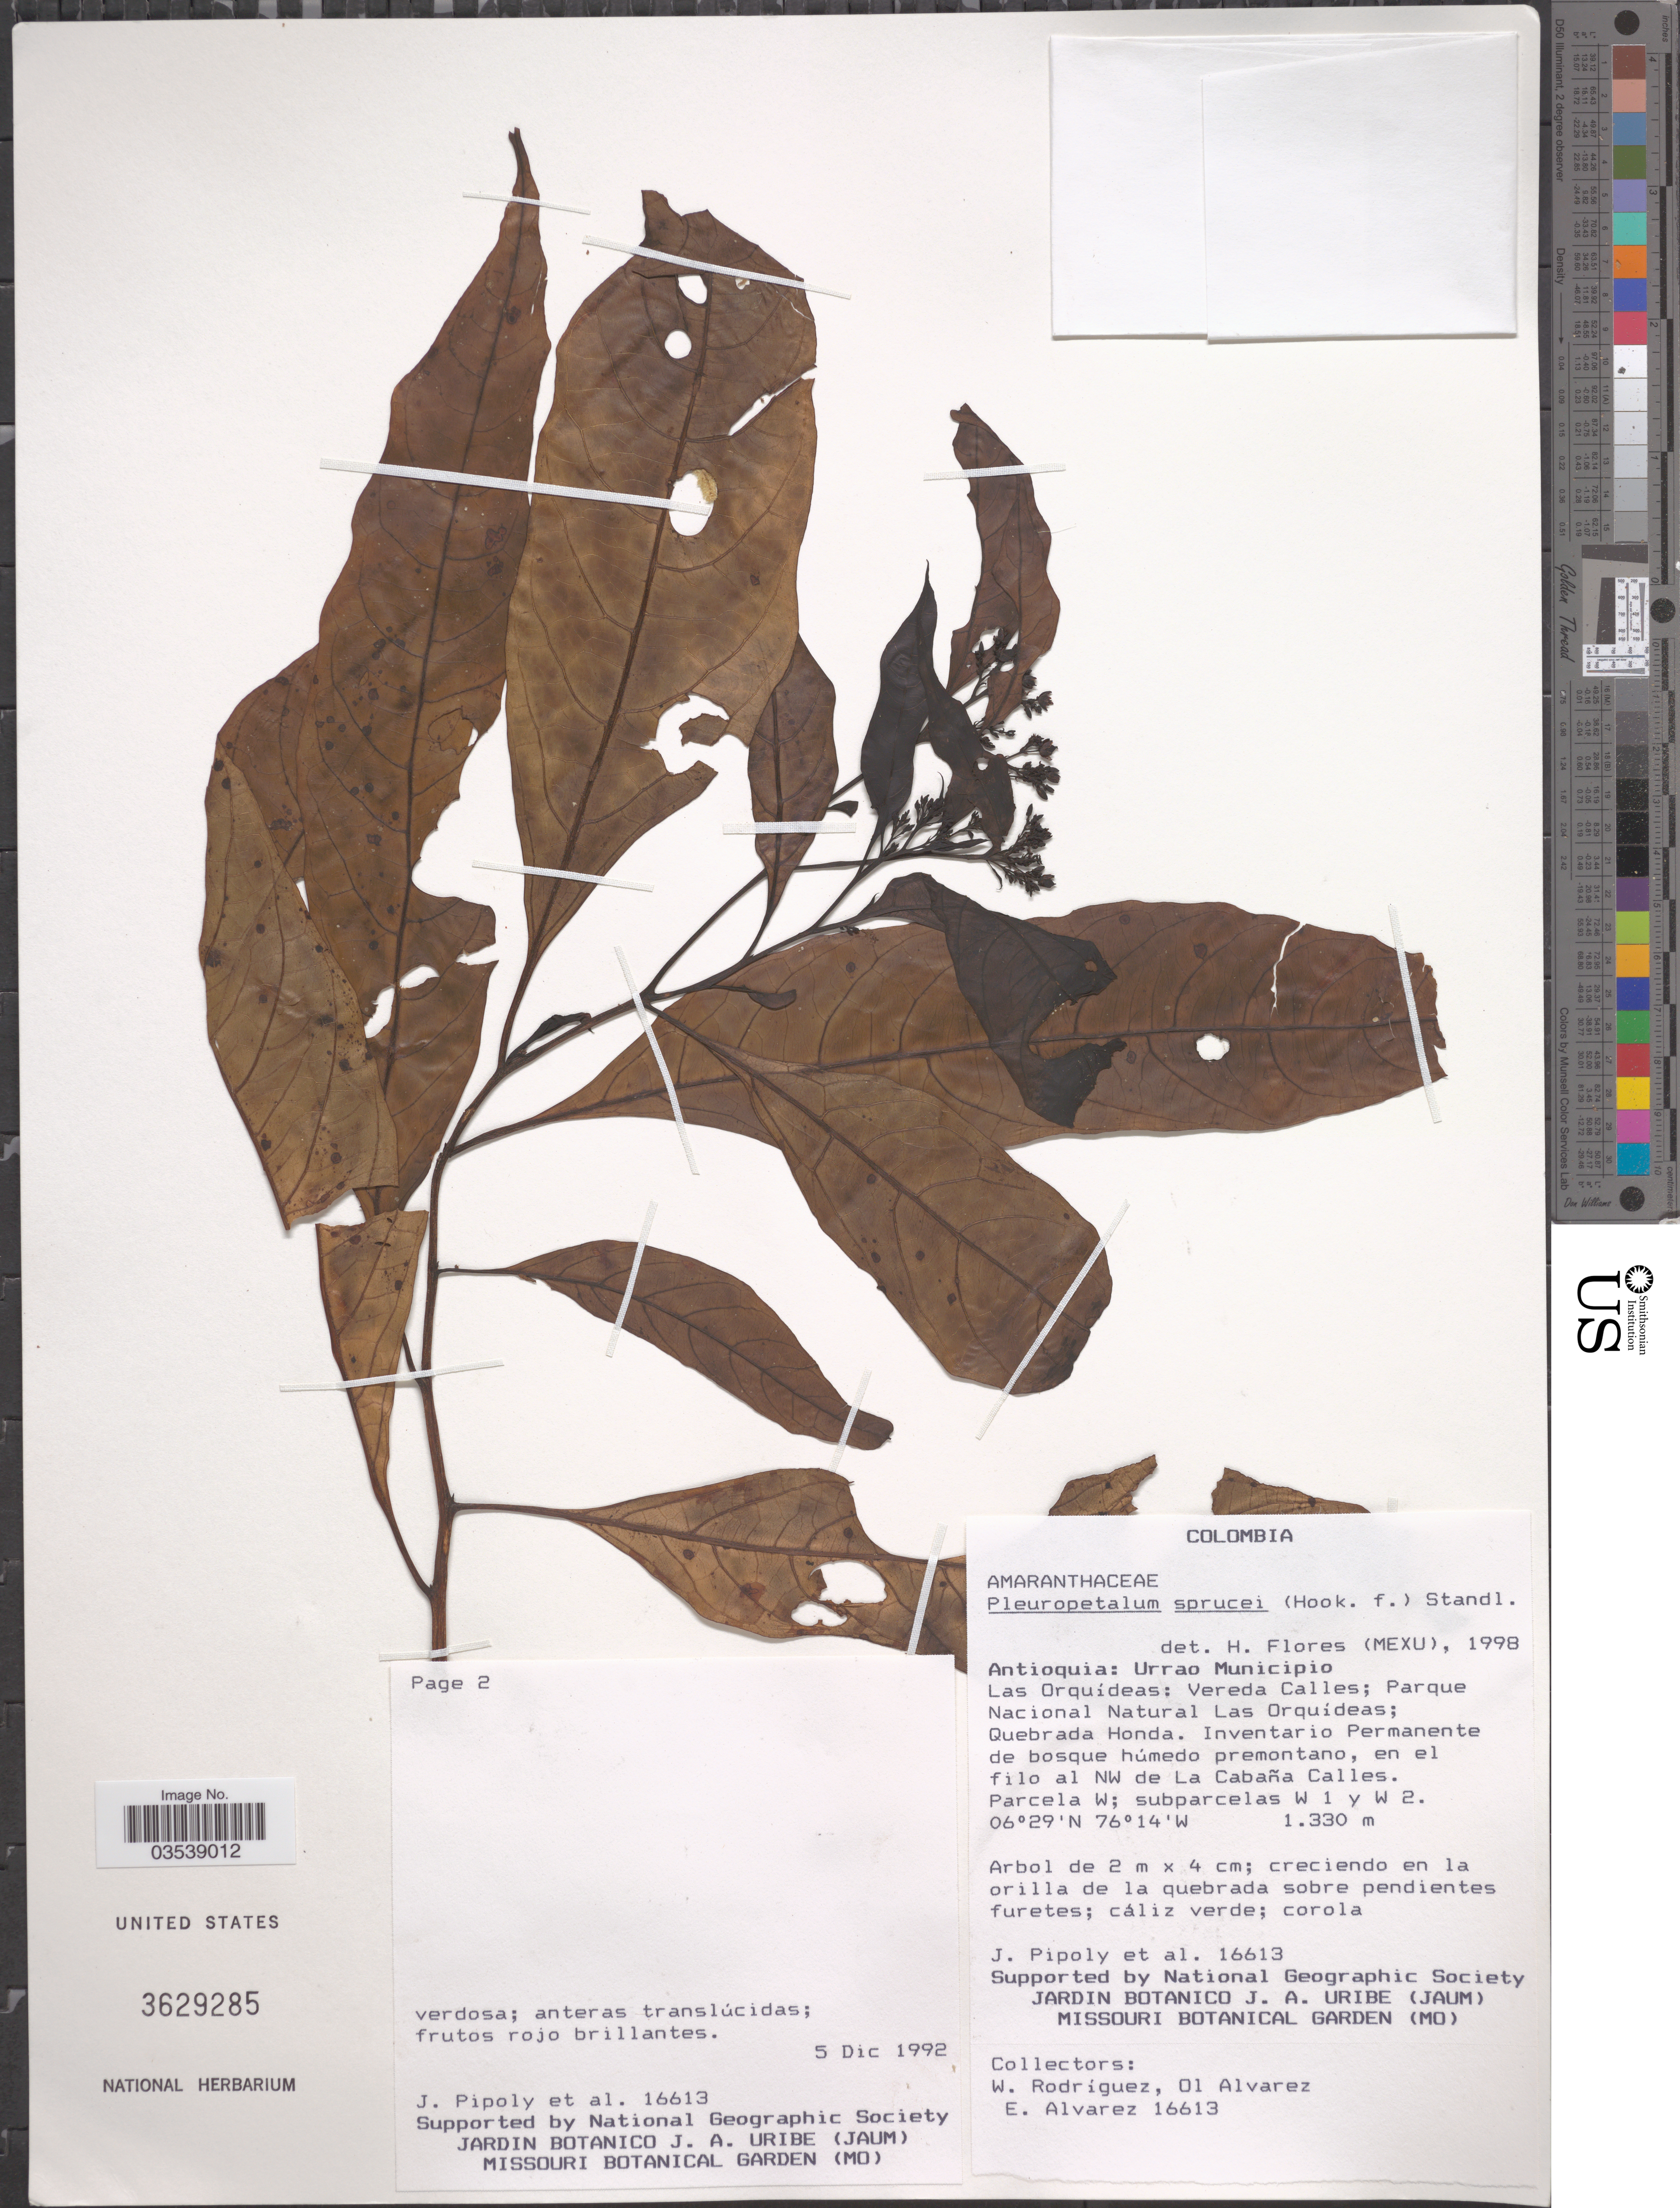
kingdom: Plantae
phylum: Tracheophyta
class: Magnoliopsida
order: Caryophyllales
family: Amaranthaceae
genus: Pleuropetalum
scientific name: Pleuropetalum sprucei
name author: (Hook. f.) Standl.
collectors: J. J. Pipoly, W. Rodriguez, O. Alvarez & E. Alvarez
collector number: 16613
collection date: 1992-12-05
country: Colombia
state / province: Antioquia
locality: Urrao Municipio. Las Orquídeas: Vereda Calles; Parque Nacional Natural Las Orquídeas; Quebrada Honda. Inventario Permanente de bosque húmedo premontano, en el filo al NW de La Cabaña Calles. Parcela W; subparcelas W 1 y W 2.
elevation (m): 1330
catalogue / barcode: US 3629285